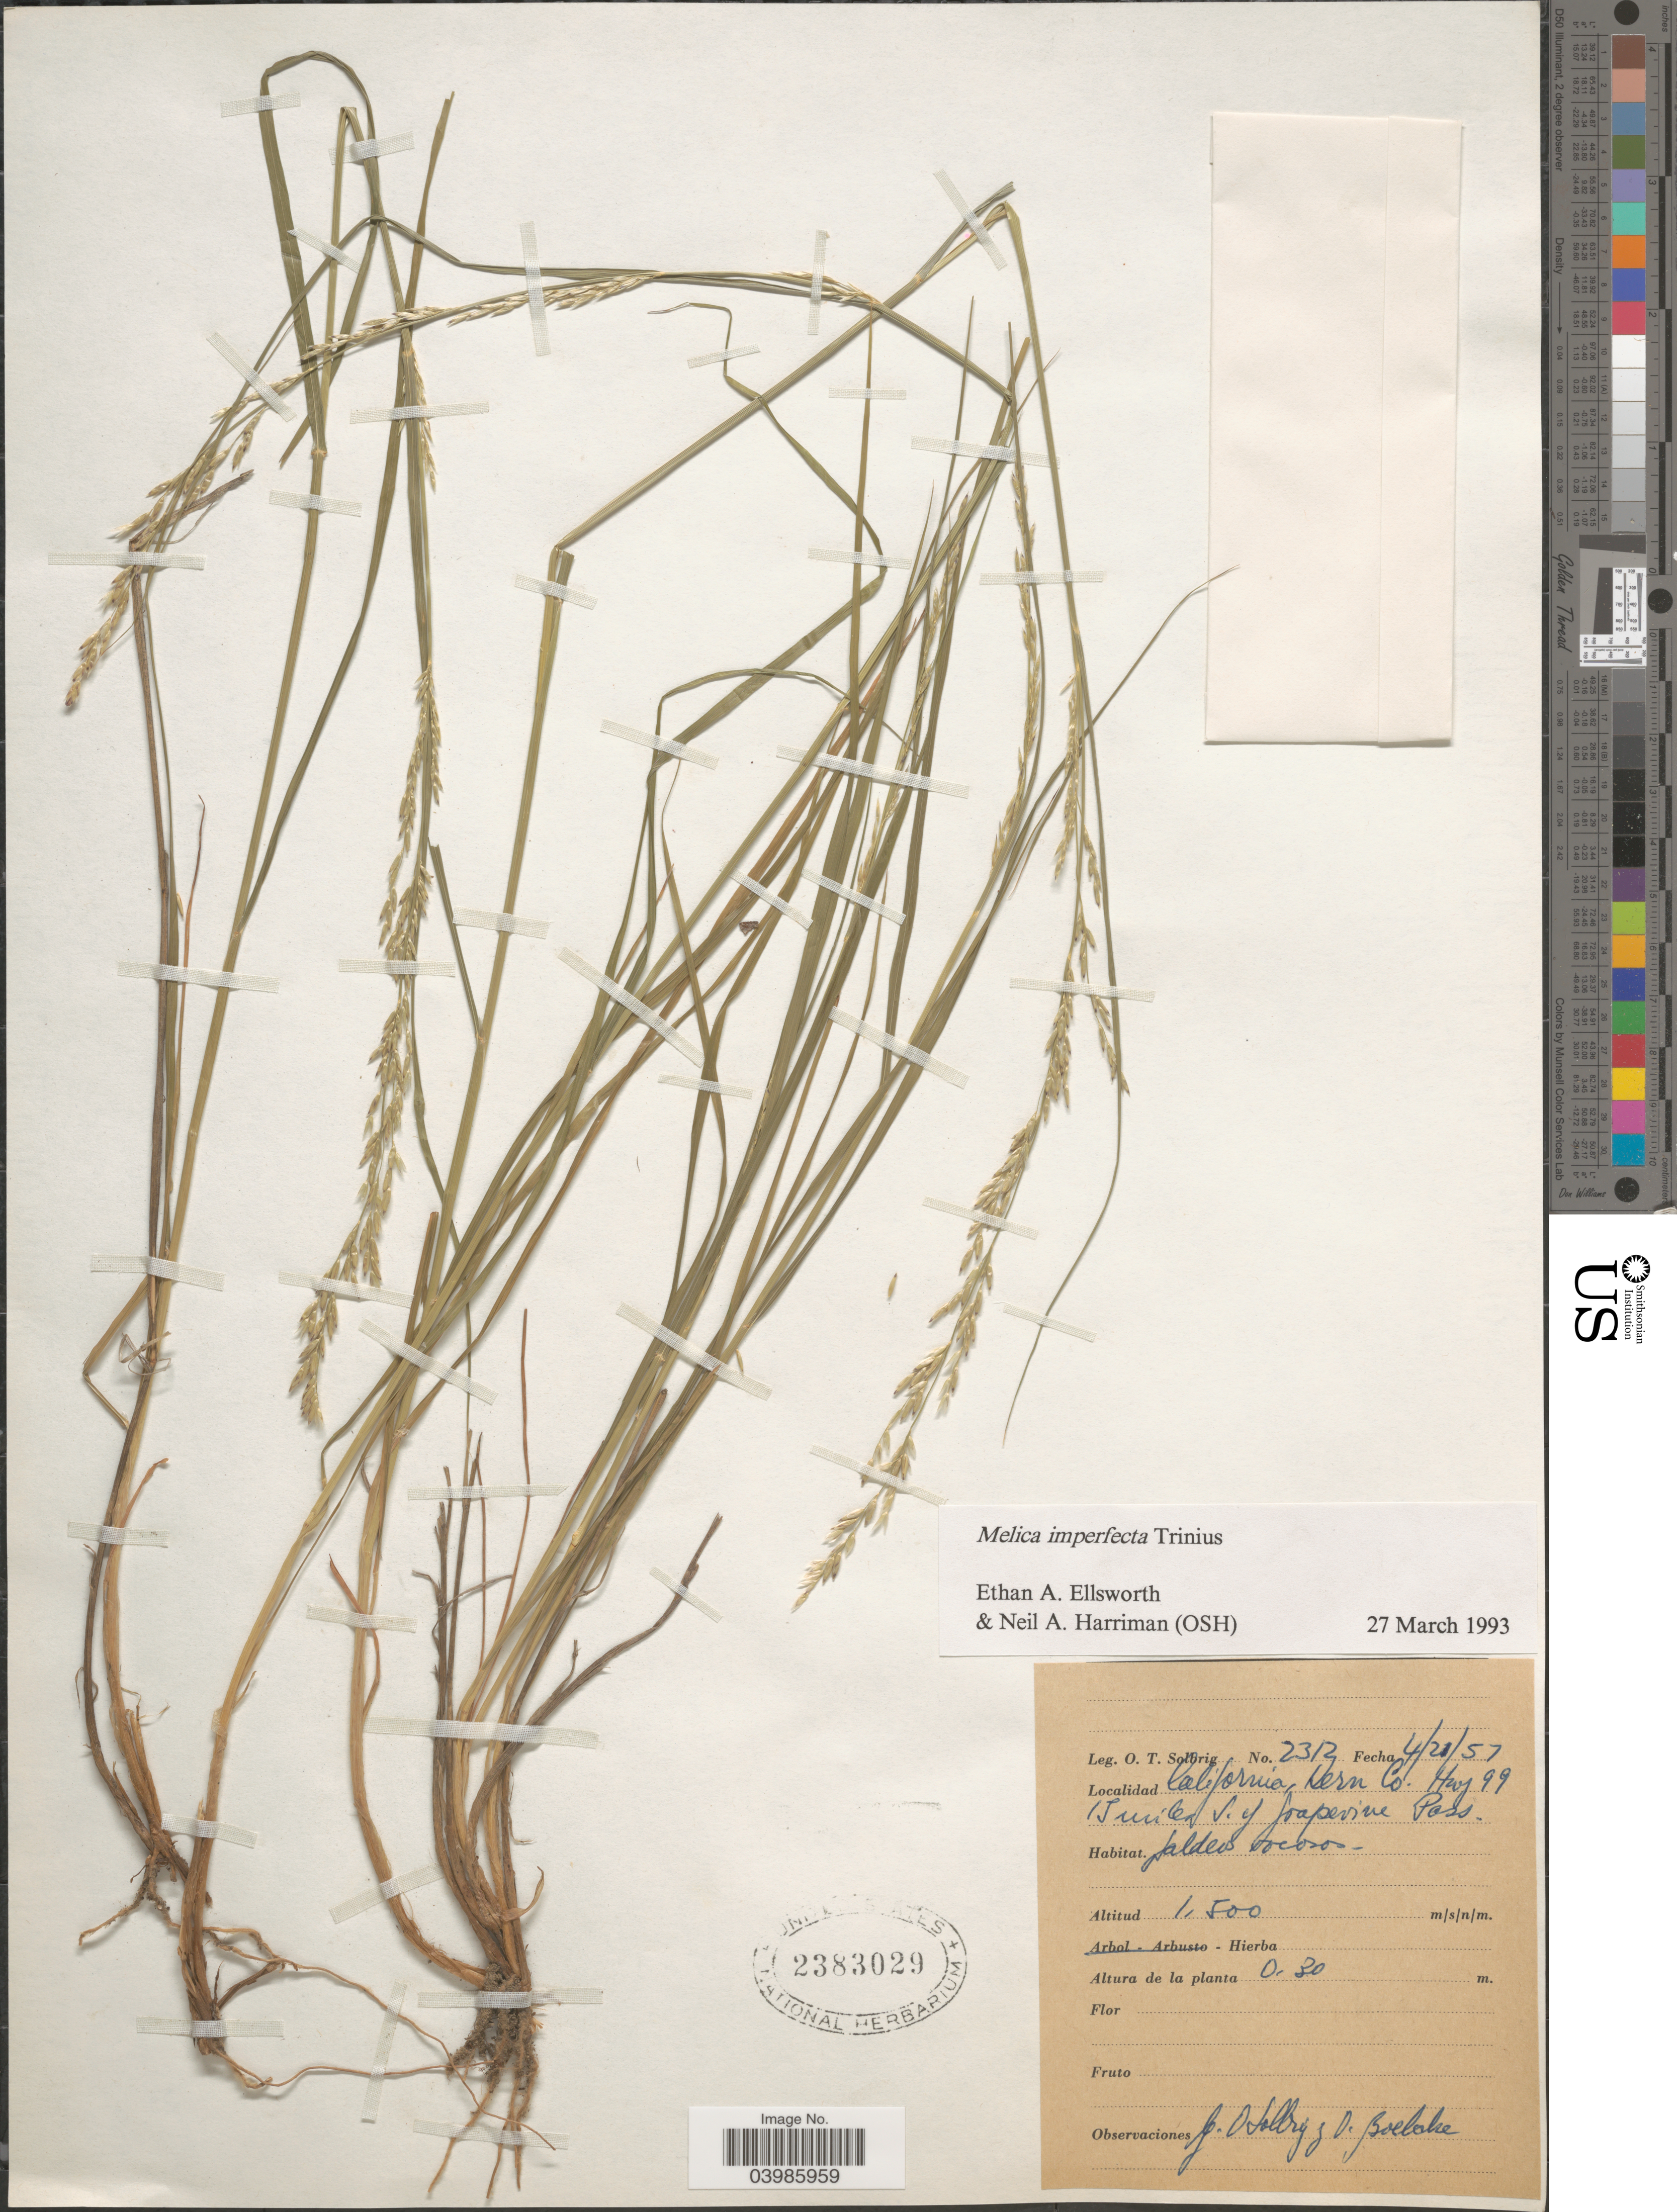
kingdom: Plantae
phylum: Tracheophyta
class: Liliopsida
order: Poales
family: Poaceae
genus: Melica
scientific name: Melica imperfecta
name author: Trin.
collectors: O. T. Solbrig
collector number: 2312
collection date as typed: Transcribed d/m/y: 21/4/57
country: United States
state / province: California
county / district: Kern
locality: Kern Co. Hwy 99. 15 miles S. Y Grapevine Pass.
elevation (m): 1500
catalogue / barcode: US 2383029